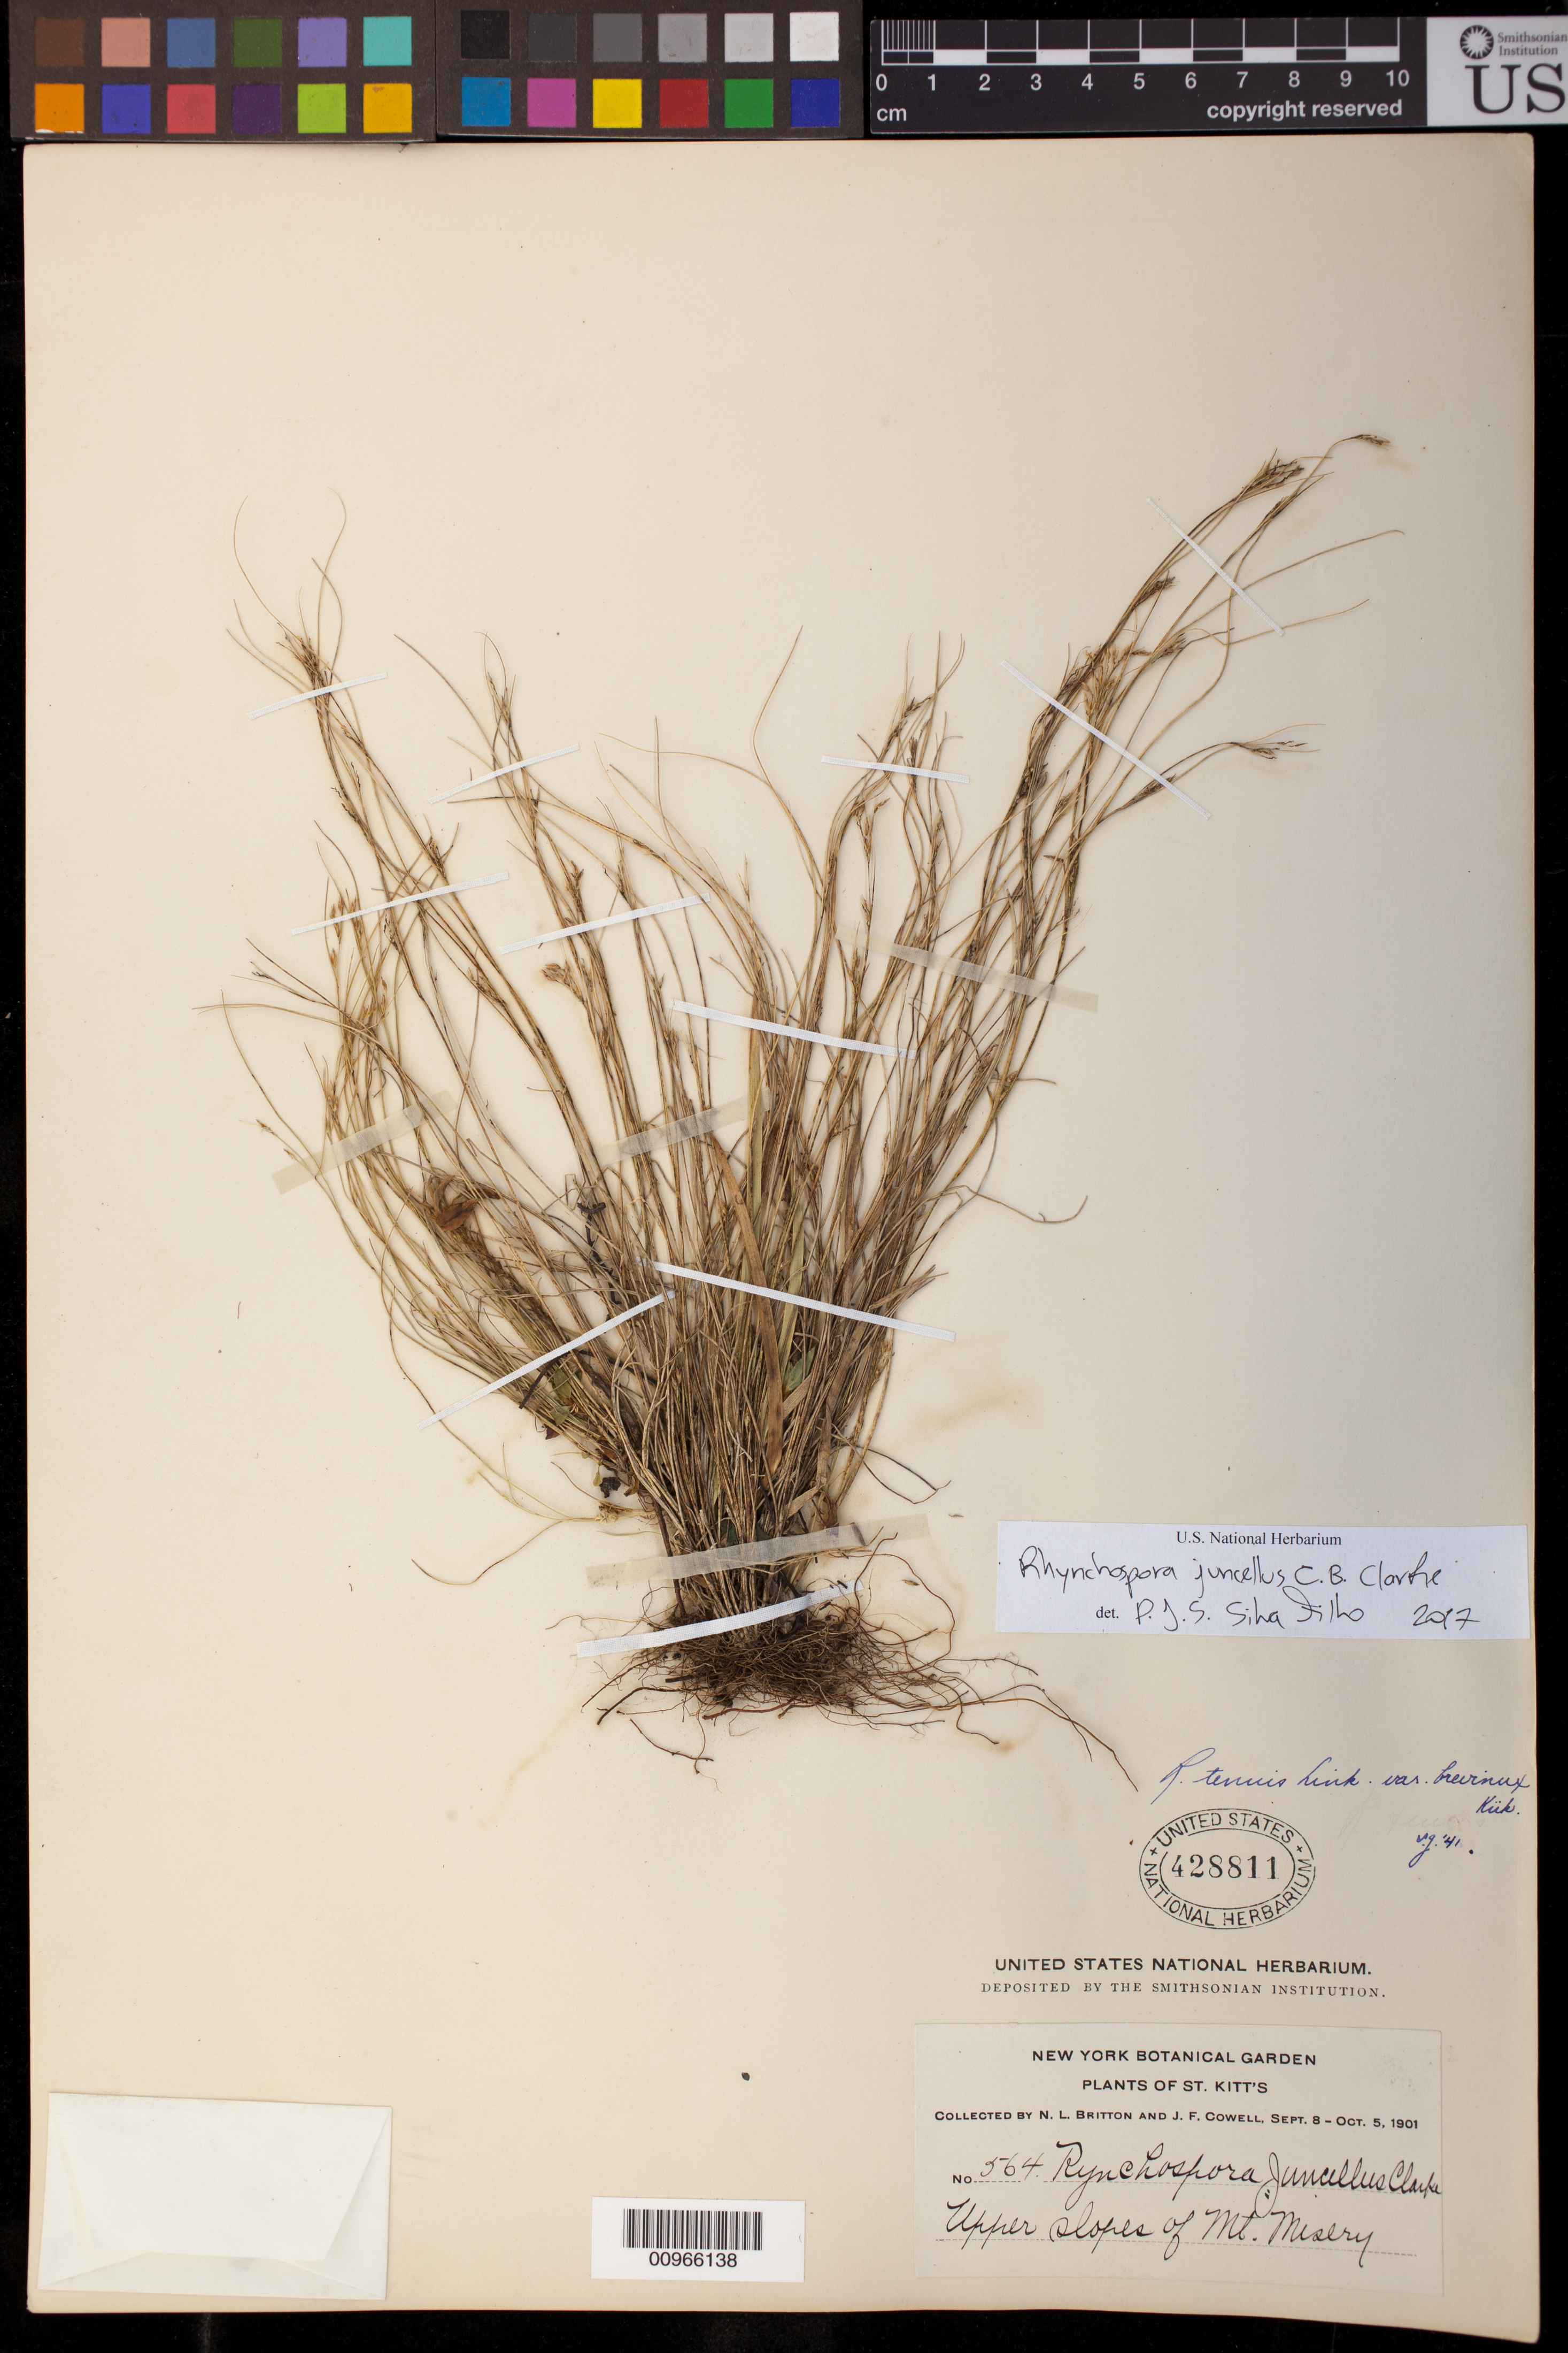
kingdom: Plantae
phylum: Tracheophyta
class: Liliopsida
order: Poales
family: Cyperaceae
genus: Rhynchospora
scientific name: Rhynchospora tenuis var. brevinux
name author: Kük.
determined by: Strong, M. T., (US), Smithsonian Institution - National Museum of Natural History (UNITED STATES)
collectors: N. Britton & J. F. Cowell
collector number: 564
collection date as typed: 08 Sep 1901 to 05 Oct 1901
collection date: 1901-09-08/1901-10-05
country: St. Christopher-Nevis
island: St. Christopher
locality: Upper slopes of Mt. Misery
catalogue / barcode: US 428811